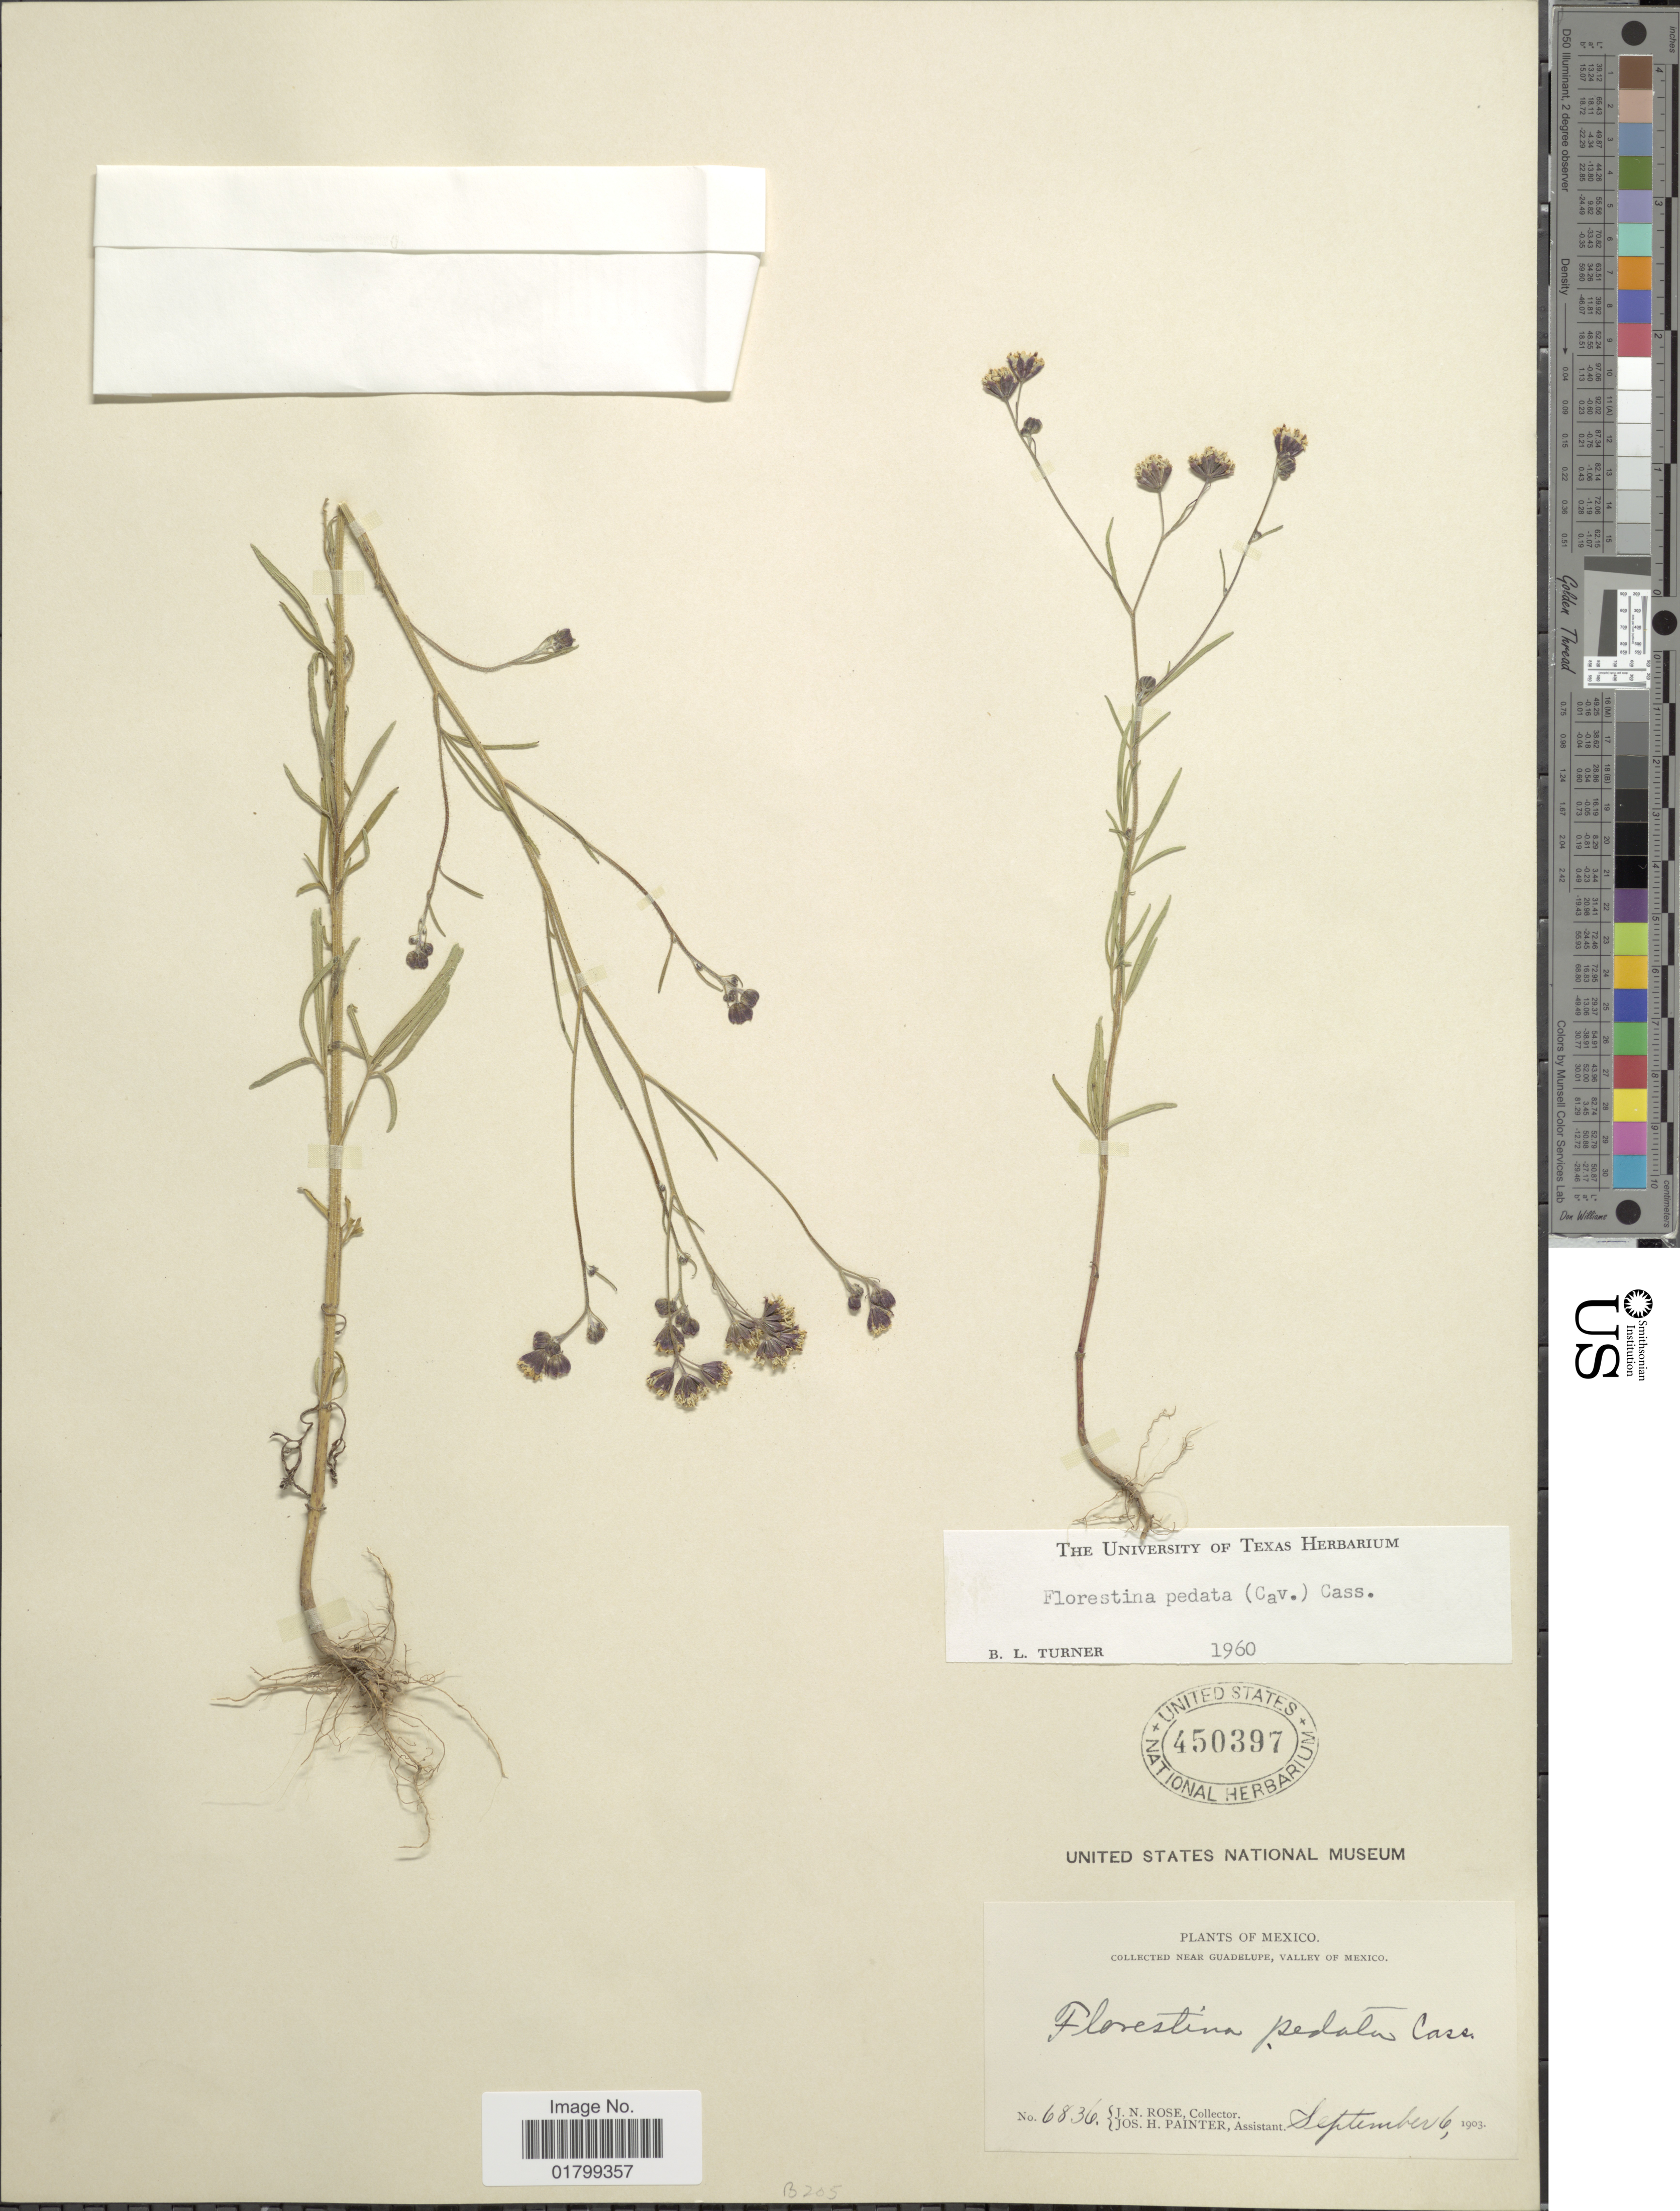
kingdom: Plantae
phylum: Tracheophyta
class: Magnoliopsida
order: Asterales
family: Asteraceae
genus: Florestina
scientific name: Florestina pedata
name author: (Cav.) Cass.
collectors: J. N. Rose & J. H. Painter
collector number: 6836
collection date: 1903-09-06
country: Mexico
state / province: Baja California Sur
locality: Near Guadelupe, Valley of Mexico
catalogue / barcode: US 450397